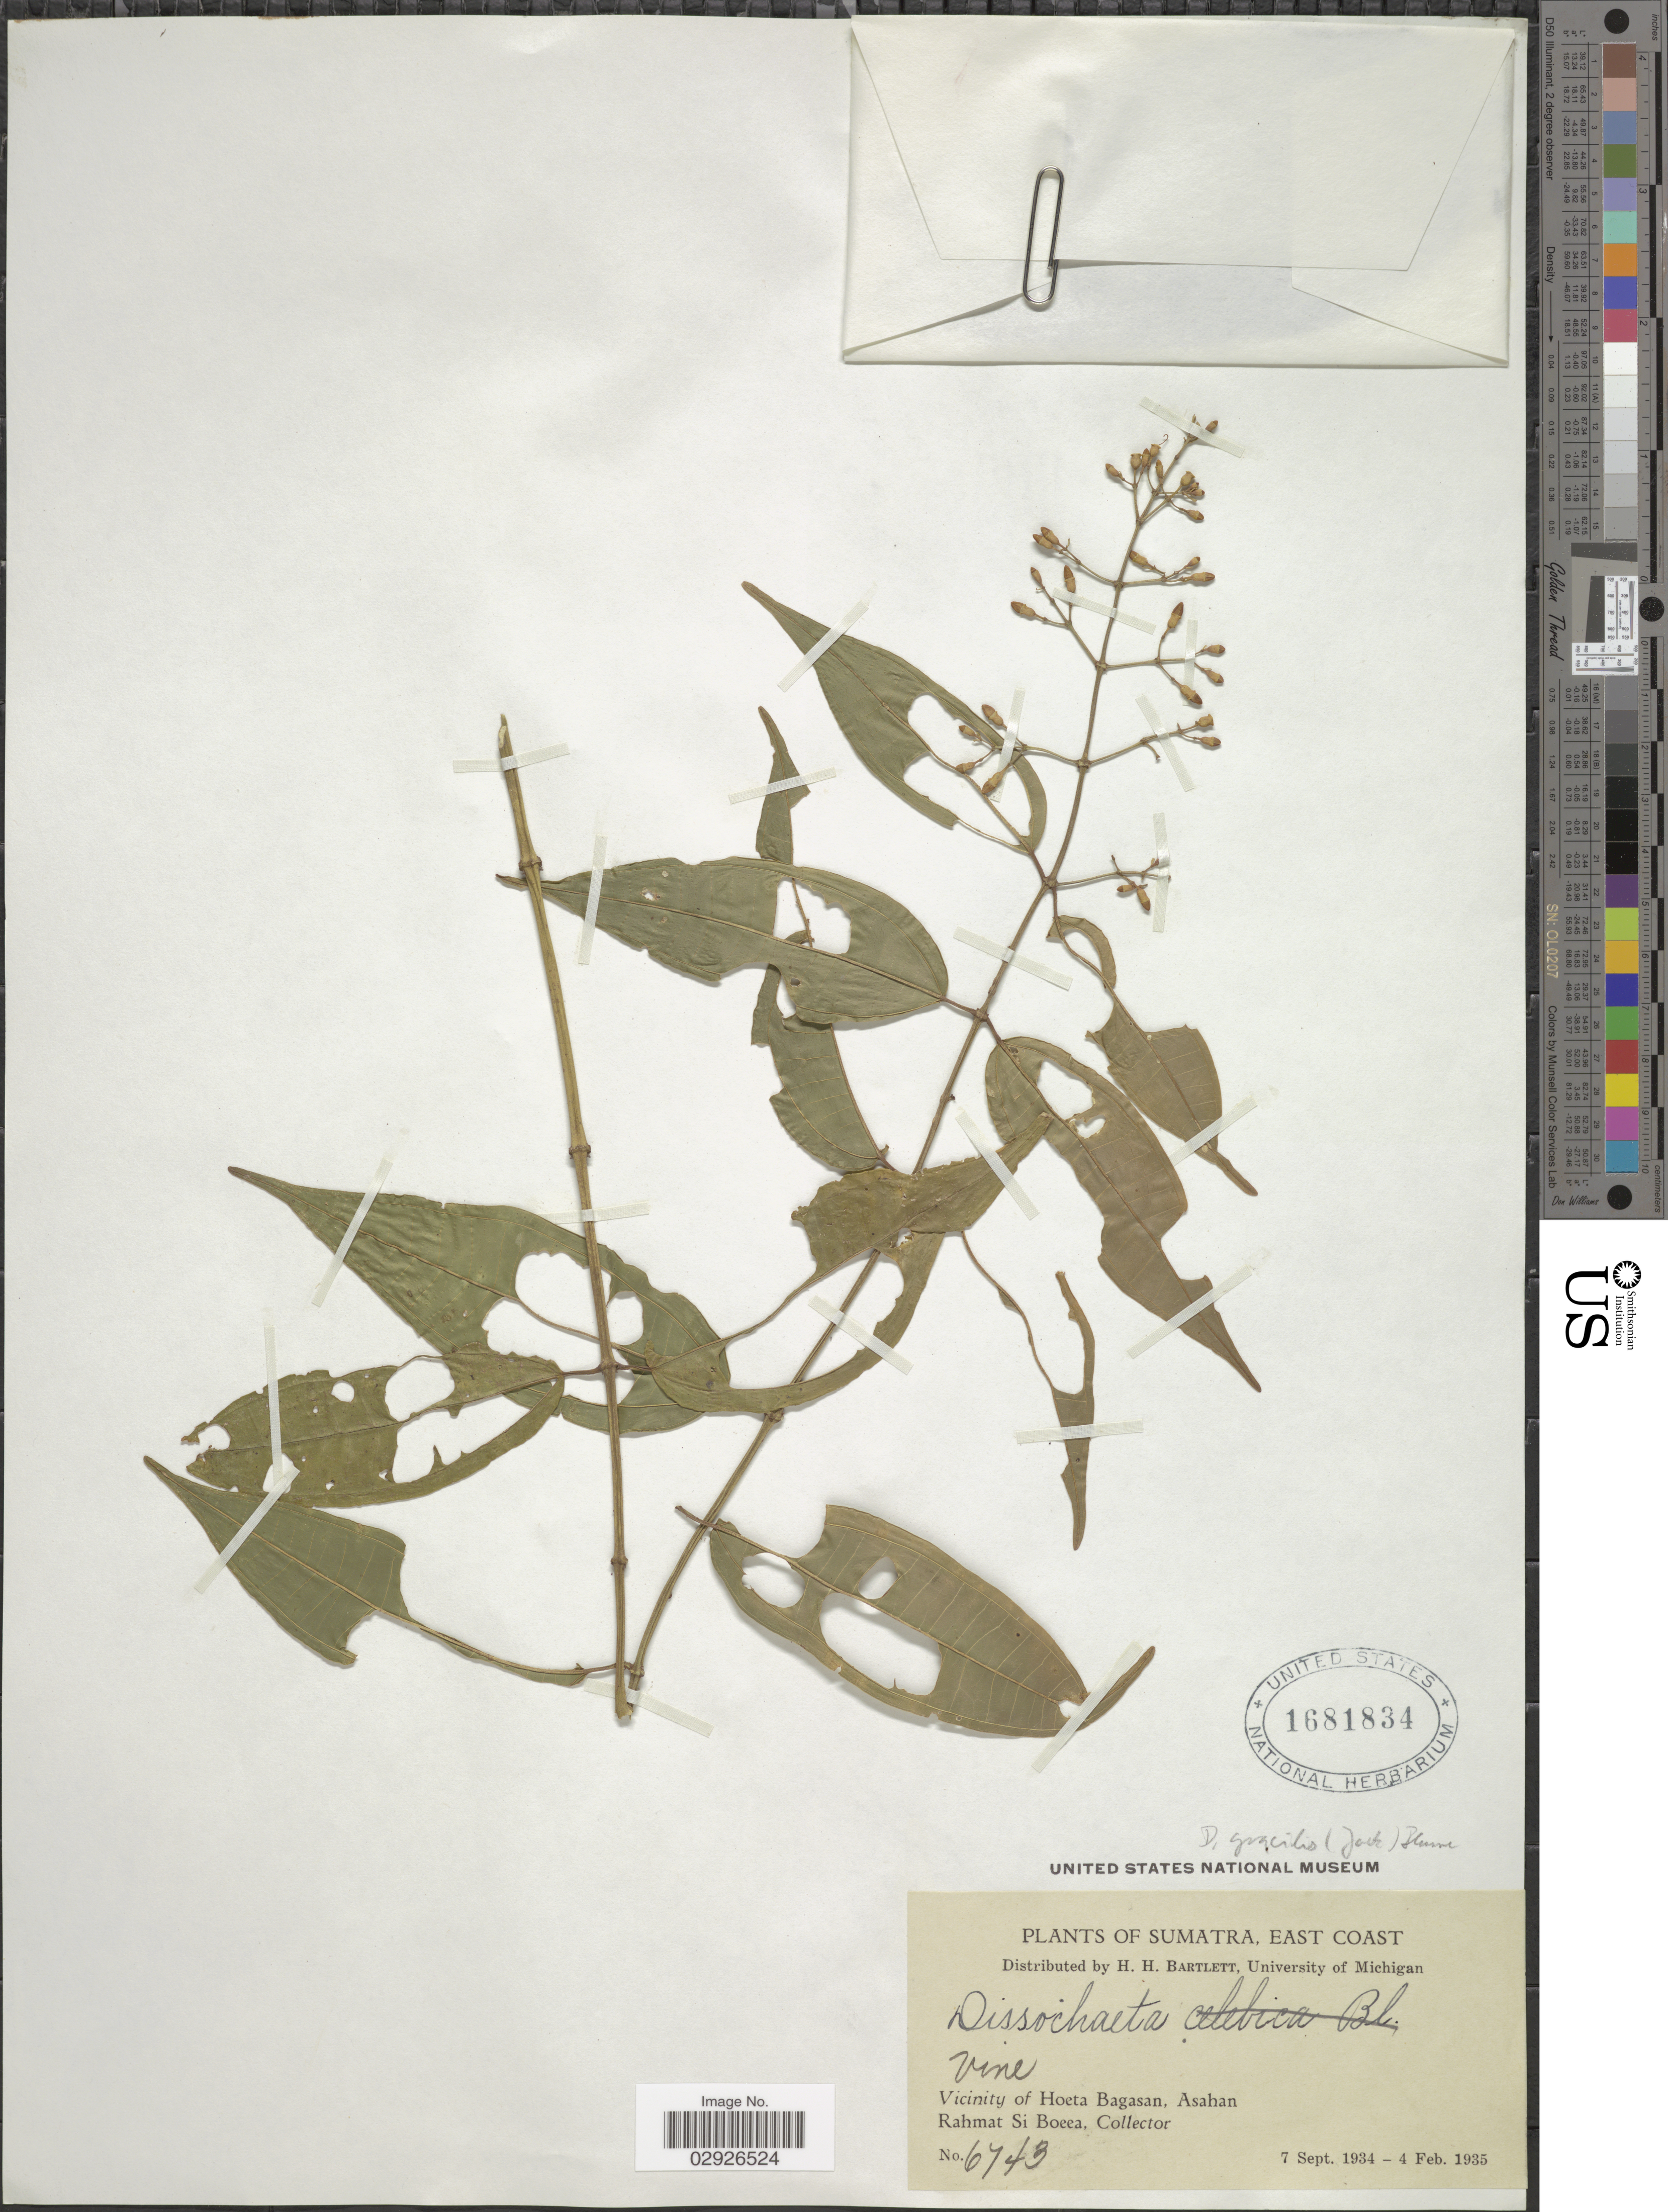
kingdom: Plantae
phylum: Tracheophyta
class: Magnoliopsida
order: Myrtales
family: Melastomataceae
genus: Dissochaeta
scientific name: Dissochaeta gracilis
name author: Blume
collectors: Rahmat Si Boeea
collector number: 6743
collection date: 1934-09-07/1935-02-04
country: Indonesia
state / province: Sumatra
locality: East Coast. Vicinity of Hoeta Bagasan, Asahan.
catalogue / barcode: US 1681834